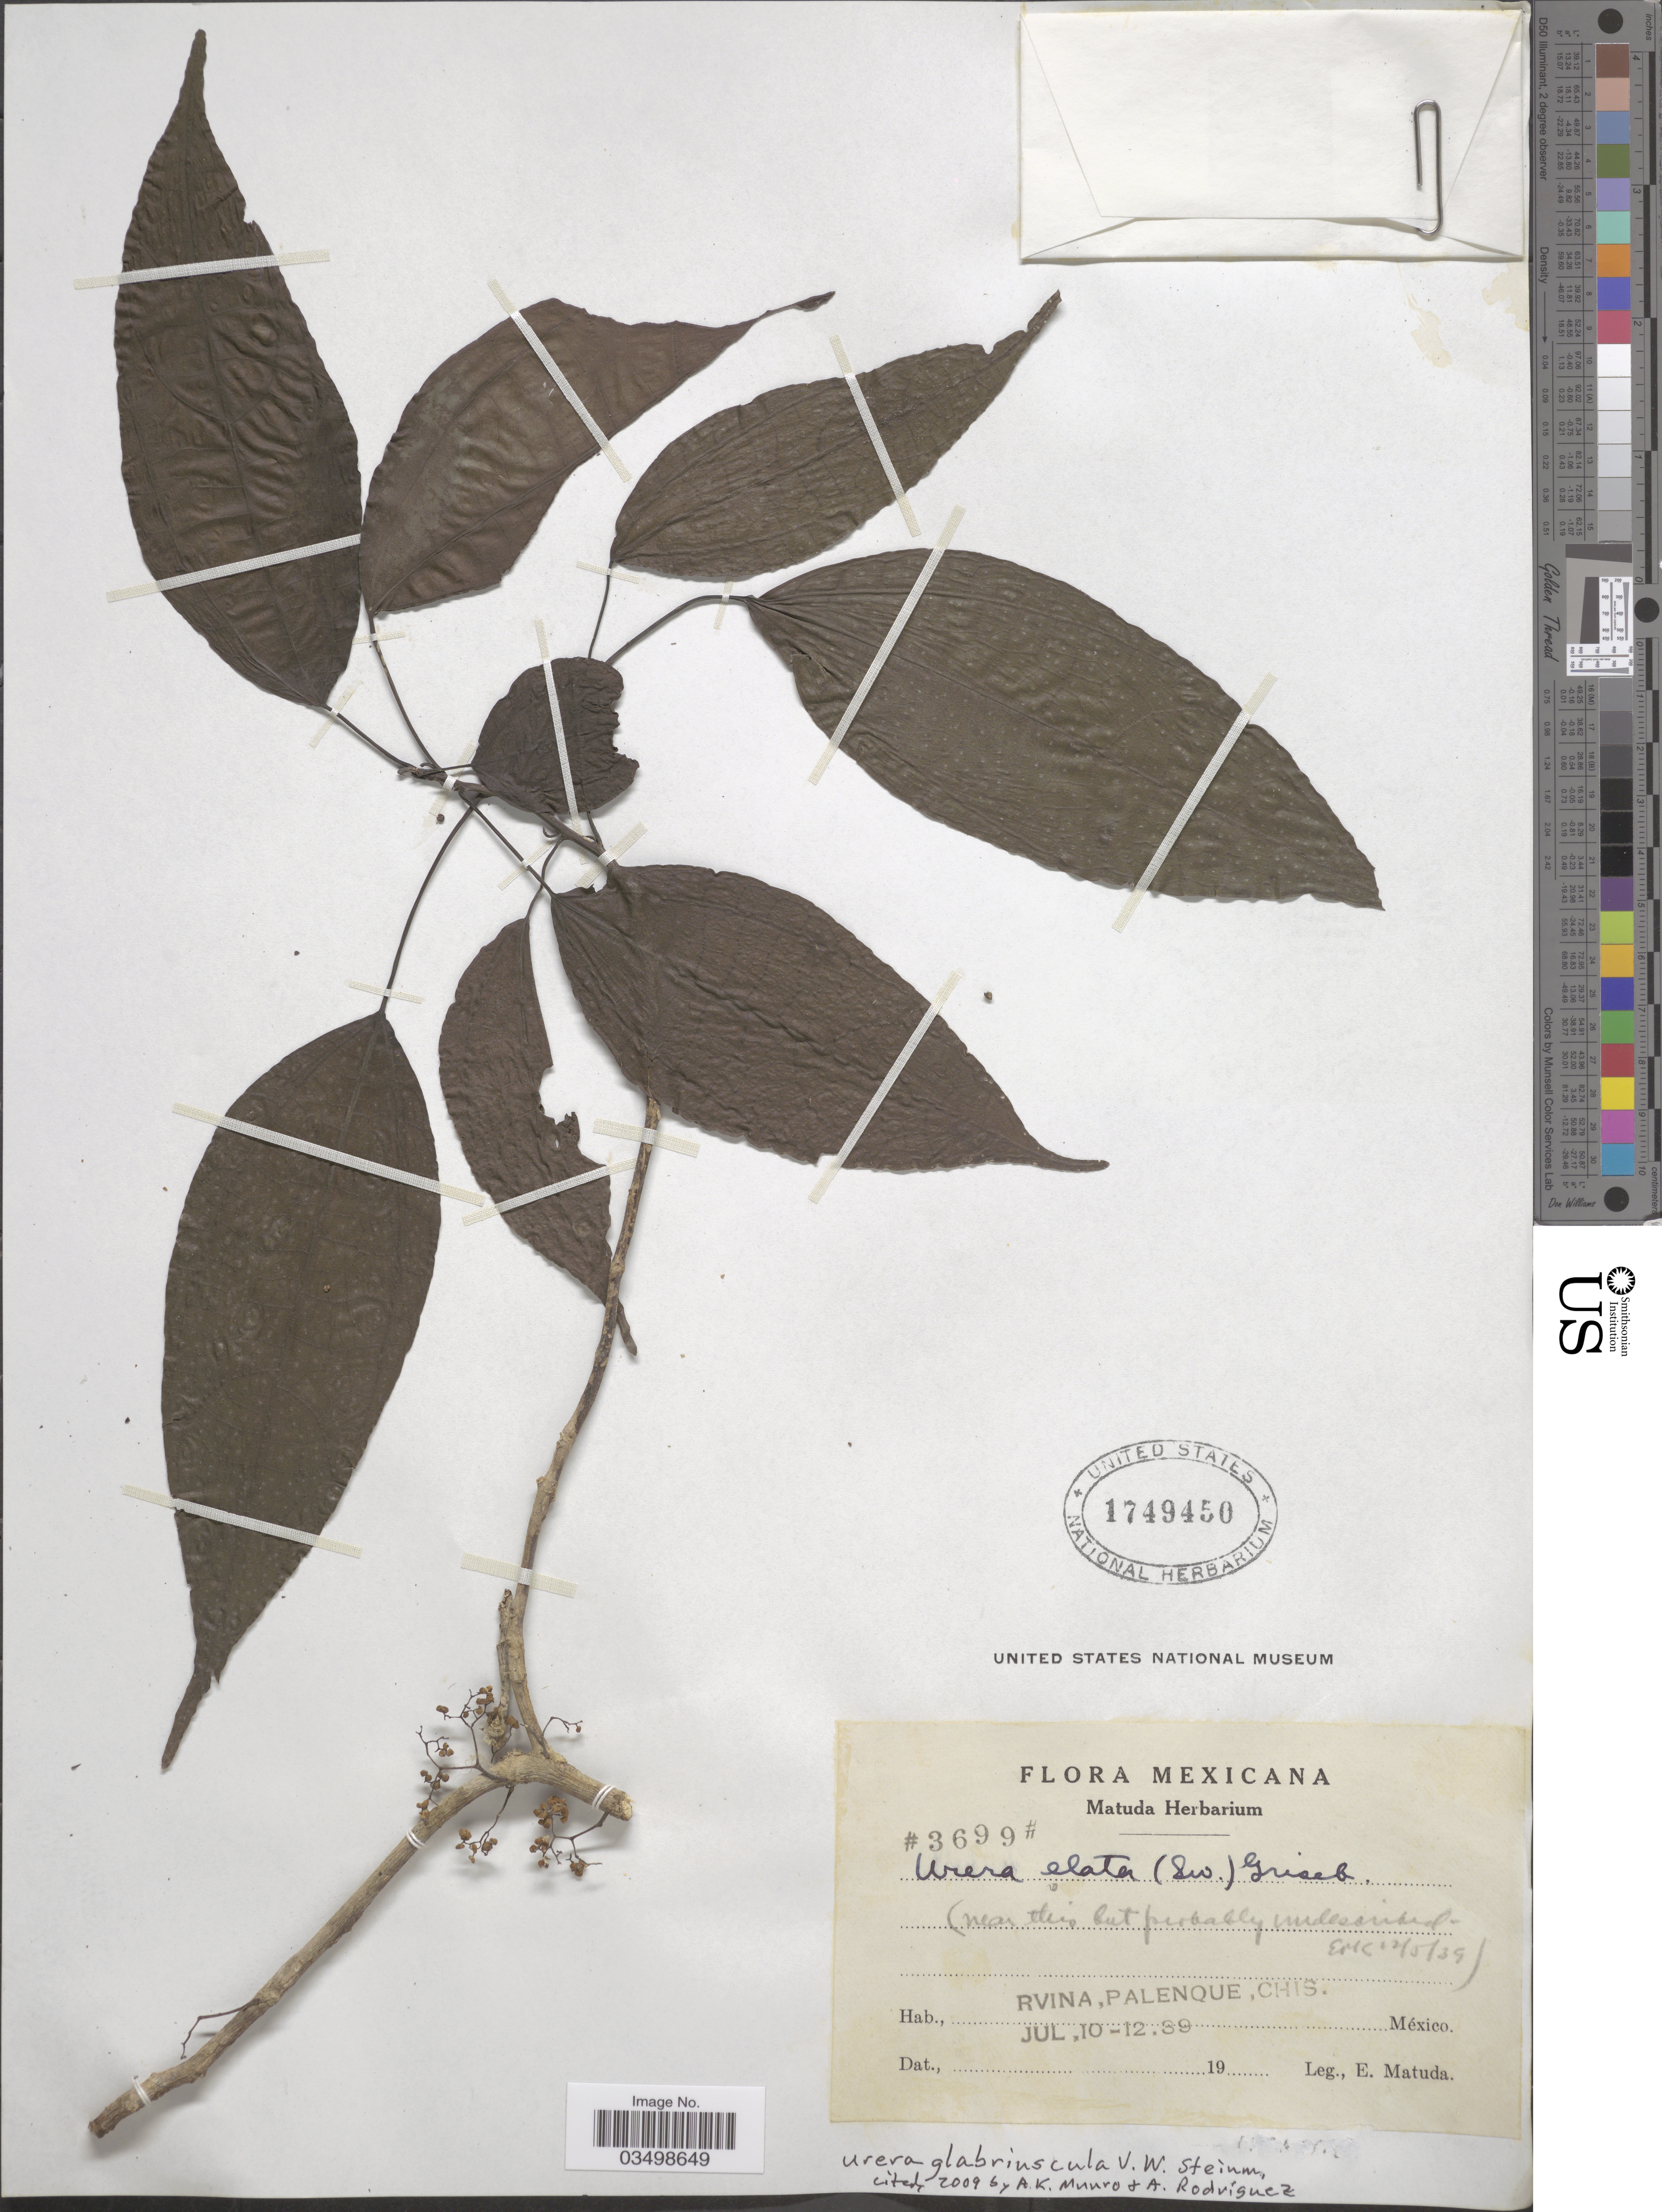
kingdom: Plantae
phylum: Tracheophyta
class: Magnoliopsida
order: Rosales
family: Urticaceae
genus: Urera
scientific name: Urera glabriuscula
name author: V.W. Steinm.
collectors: E. Matuda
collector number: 3699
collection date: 1939-07-10/1939-07-12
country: Mexico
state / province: Chiapas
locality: Rvina, Palenque.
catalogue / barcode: US 1749450